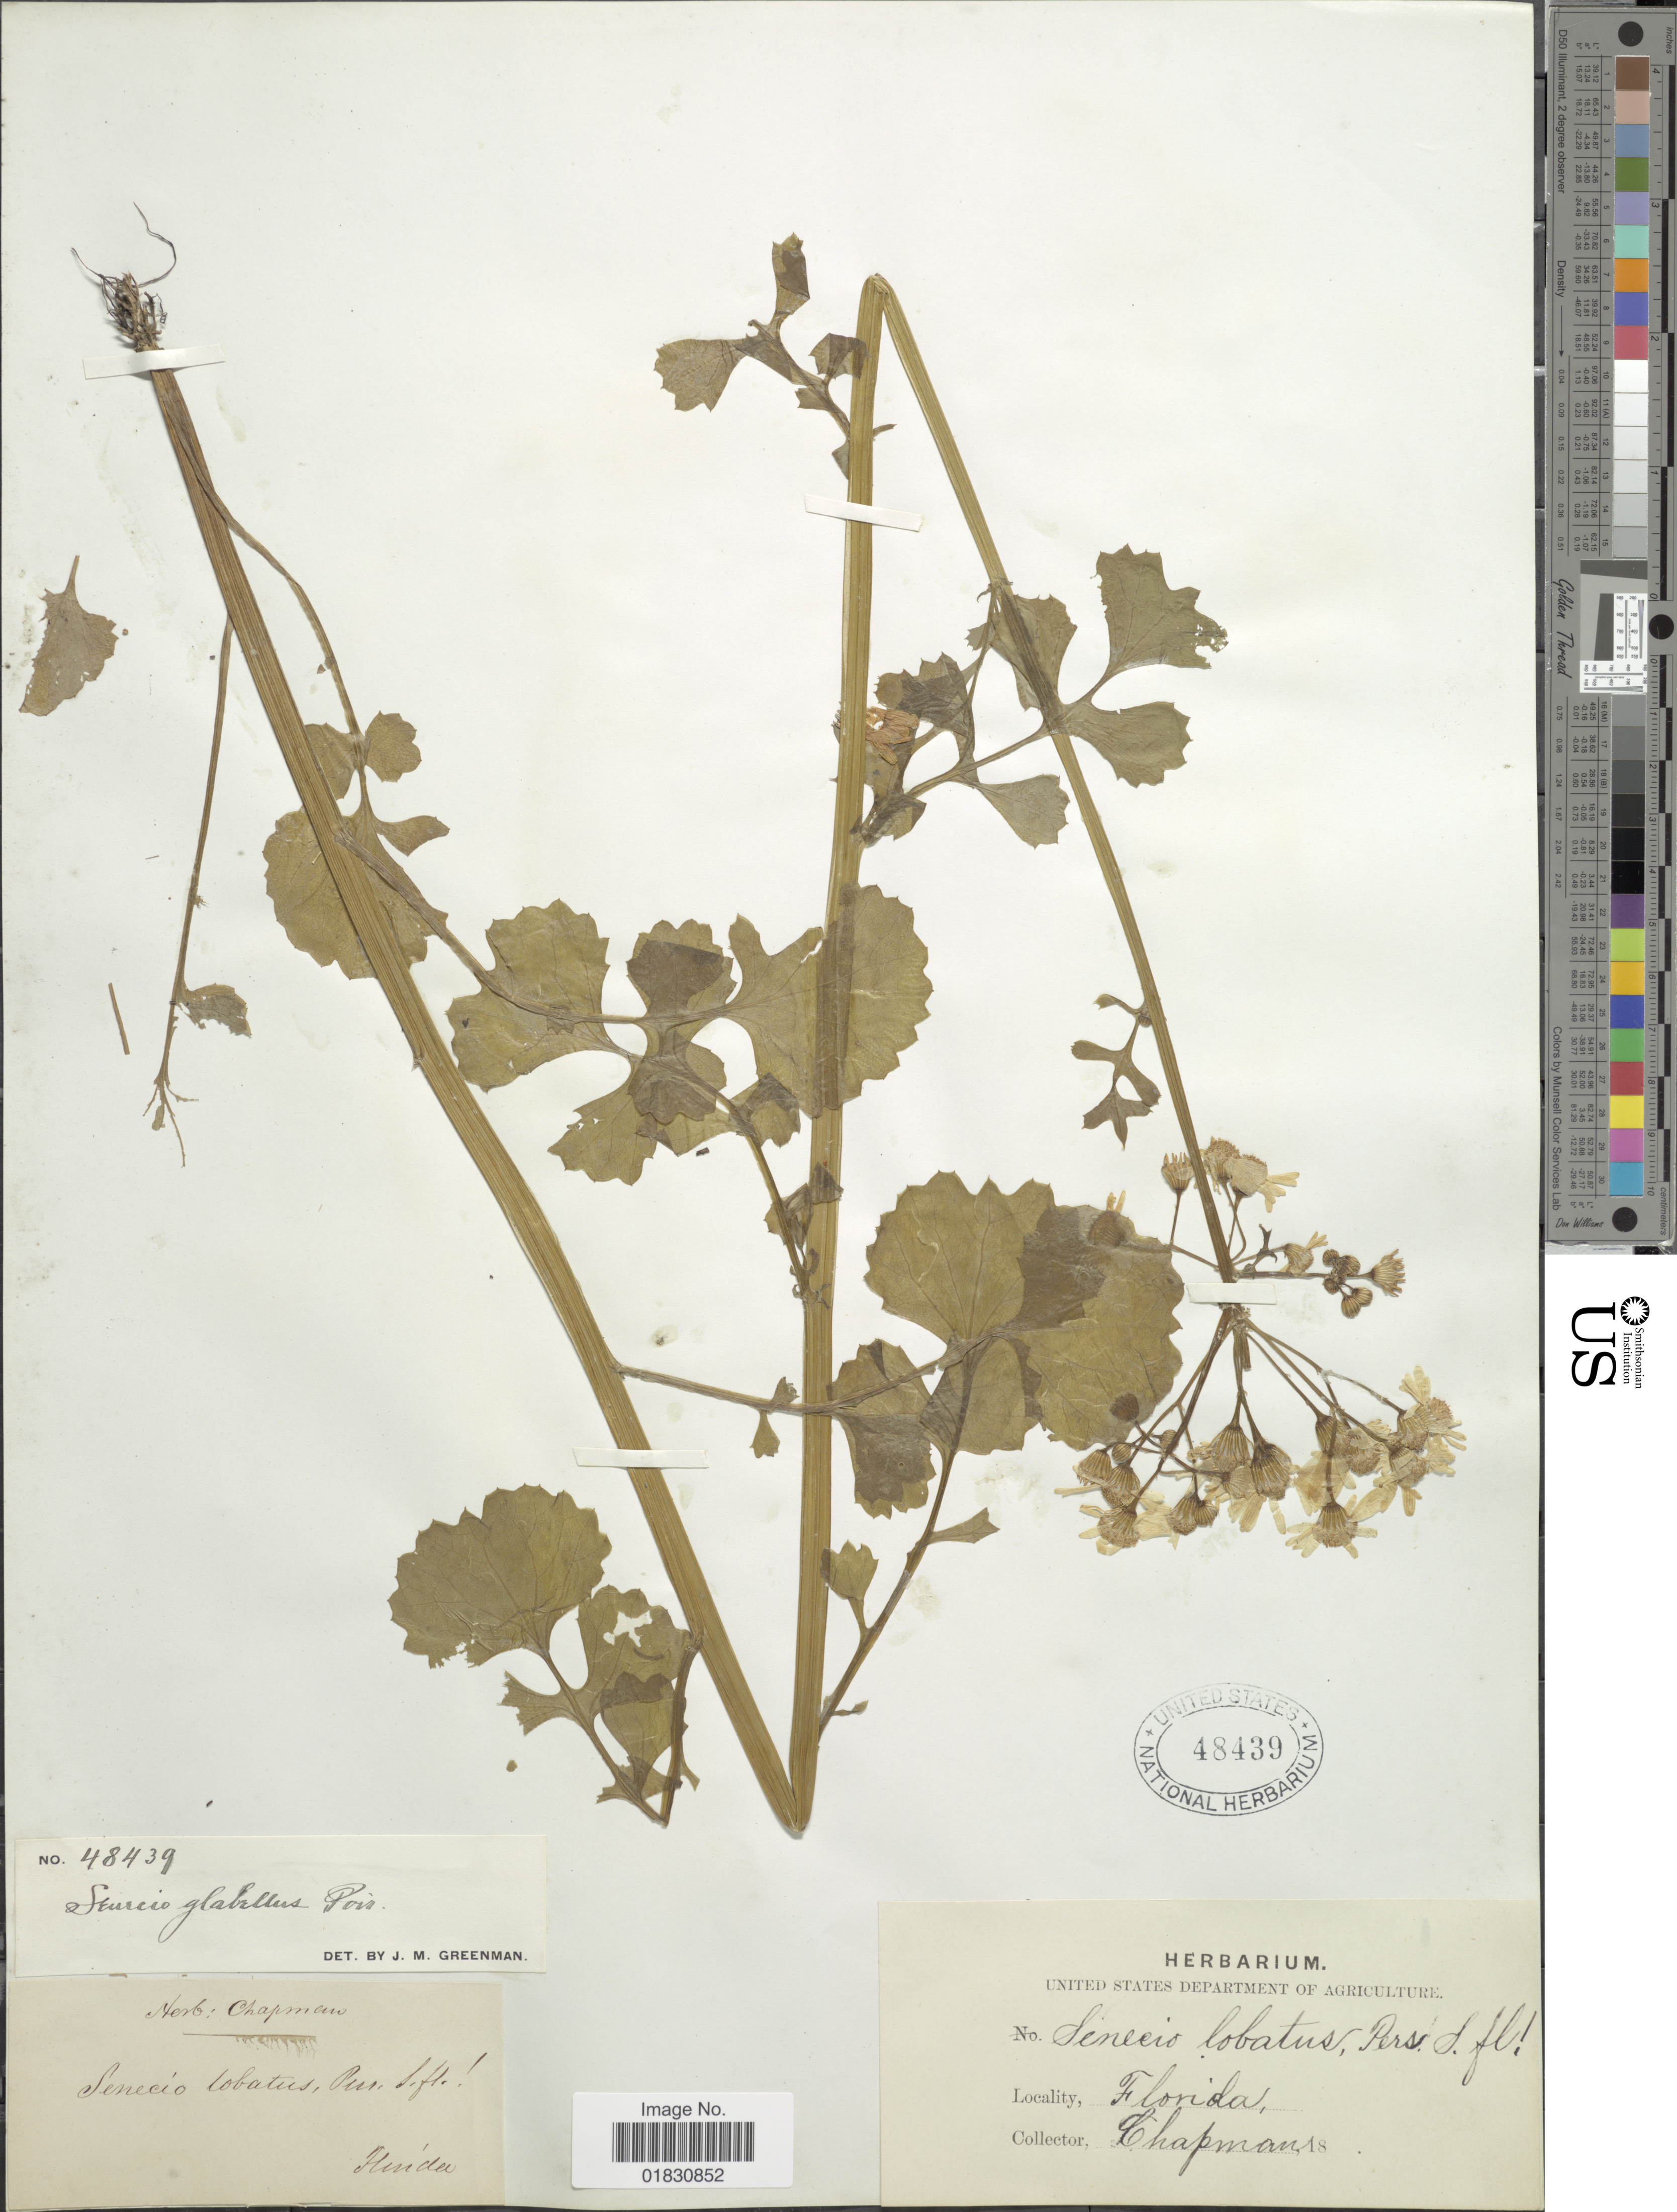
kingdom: Plantae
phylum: Tracheophyta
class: Magnoliopsida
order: Asterales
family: Asteraceae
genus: Packera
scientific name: Packera glabella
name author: (Poir.) C. Jeffrey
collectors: A. Chapman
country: United States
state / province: Florida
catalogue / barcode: US 48439